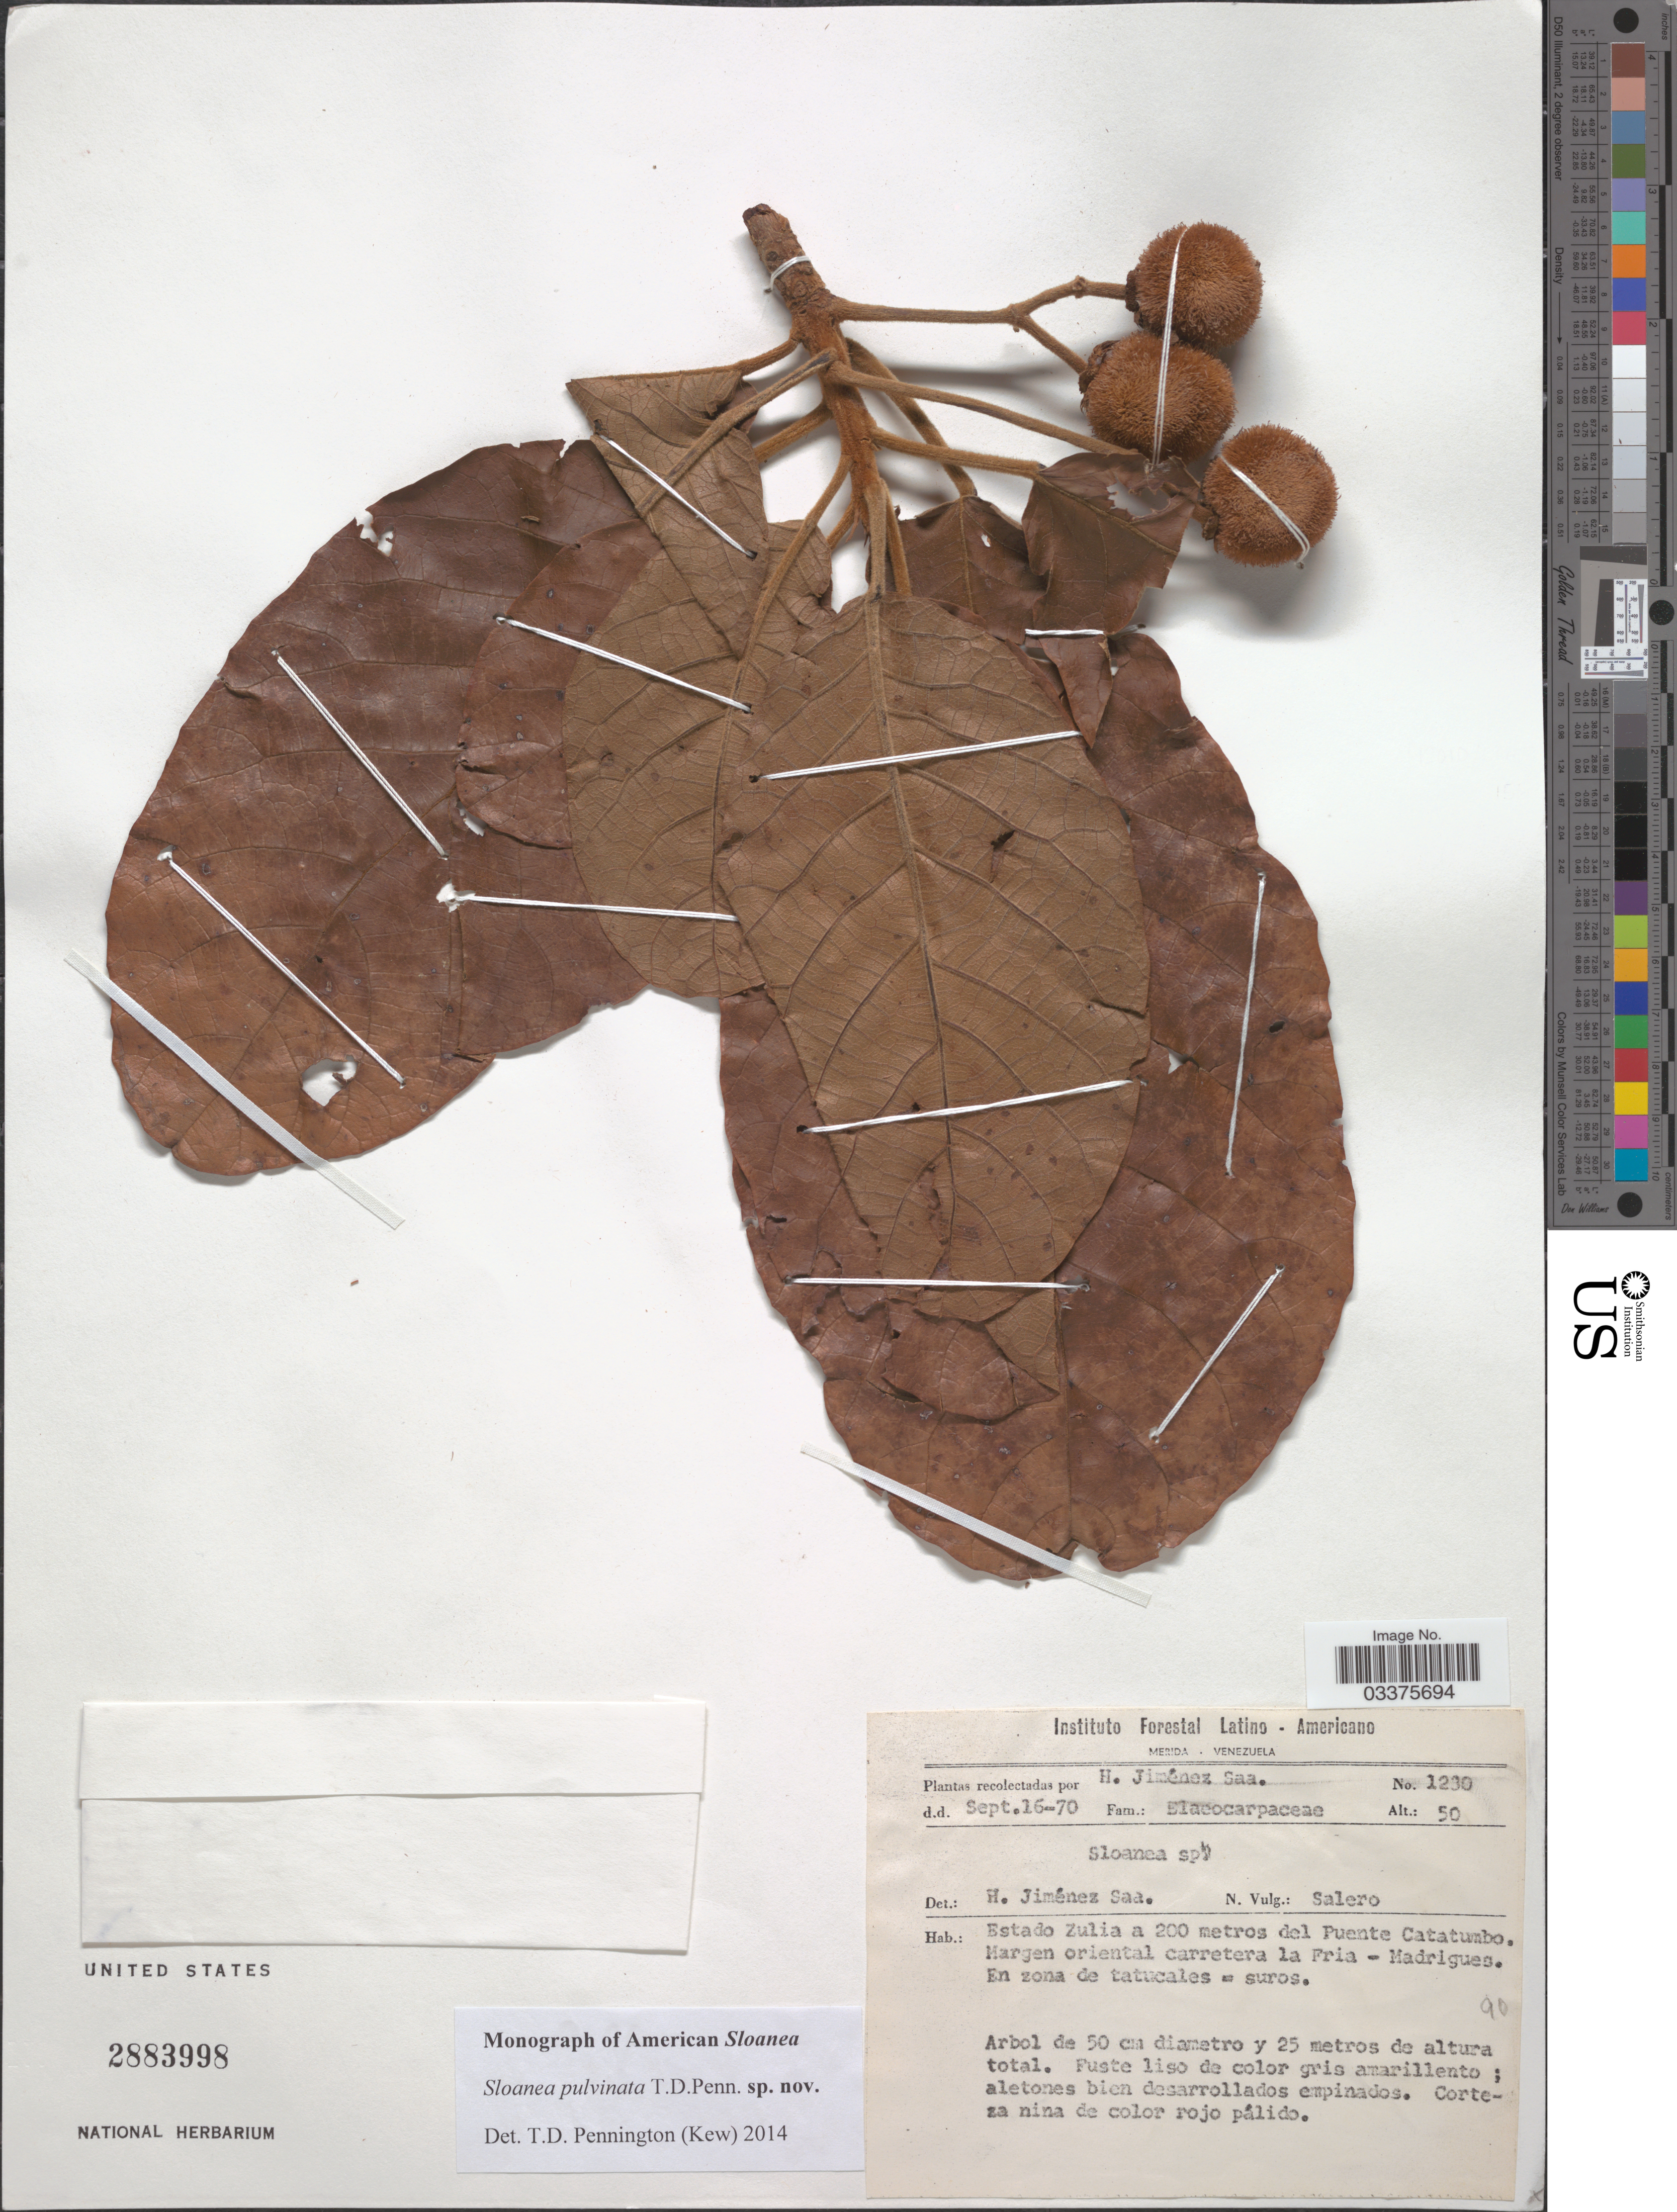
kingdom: Plantae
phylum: Tracheophyta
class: Magnoliopsida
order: Oxalidales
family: Elaeocarpaceae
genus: Sloanea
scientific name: Sloanea pulvinata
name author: T.D. Penn.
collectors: H. Jiménez-Saa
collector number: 1230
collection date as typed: Transcribed d/m/y: 16/9/70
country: Venezuela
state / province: Zulia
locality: A 200 metros del Puente Catatumbo. Margen oriental carretera la Fria - Madrigues.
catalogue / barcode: US 2883998